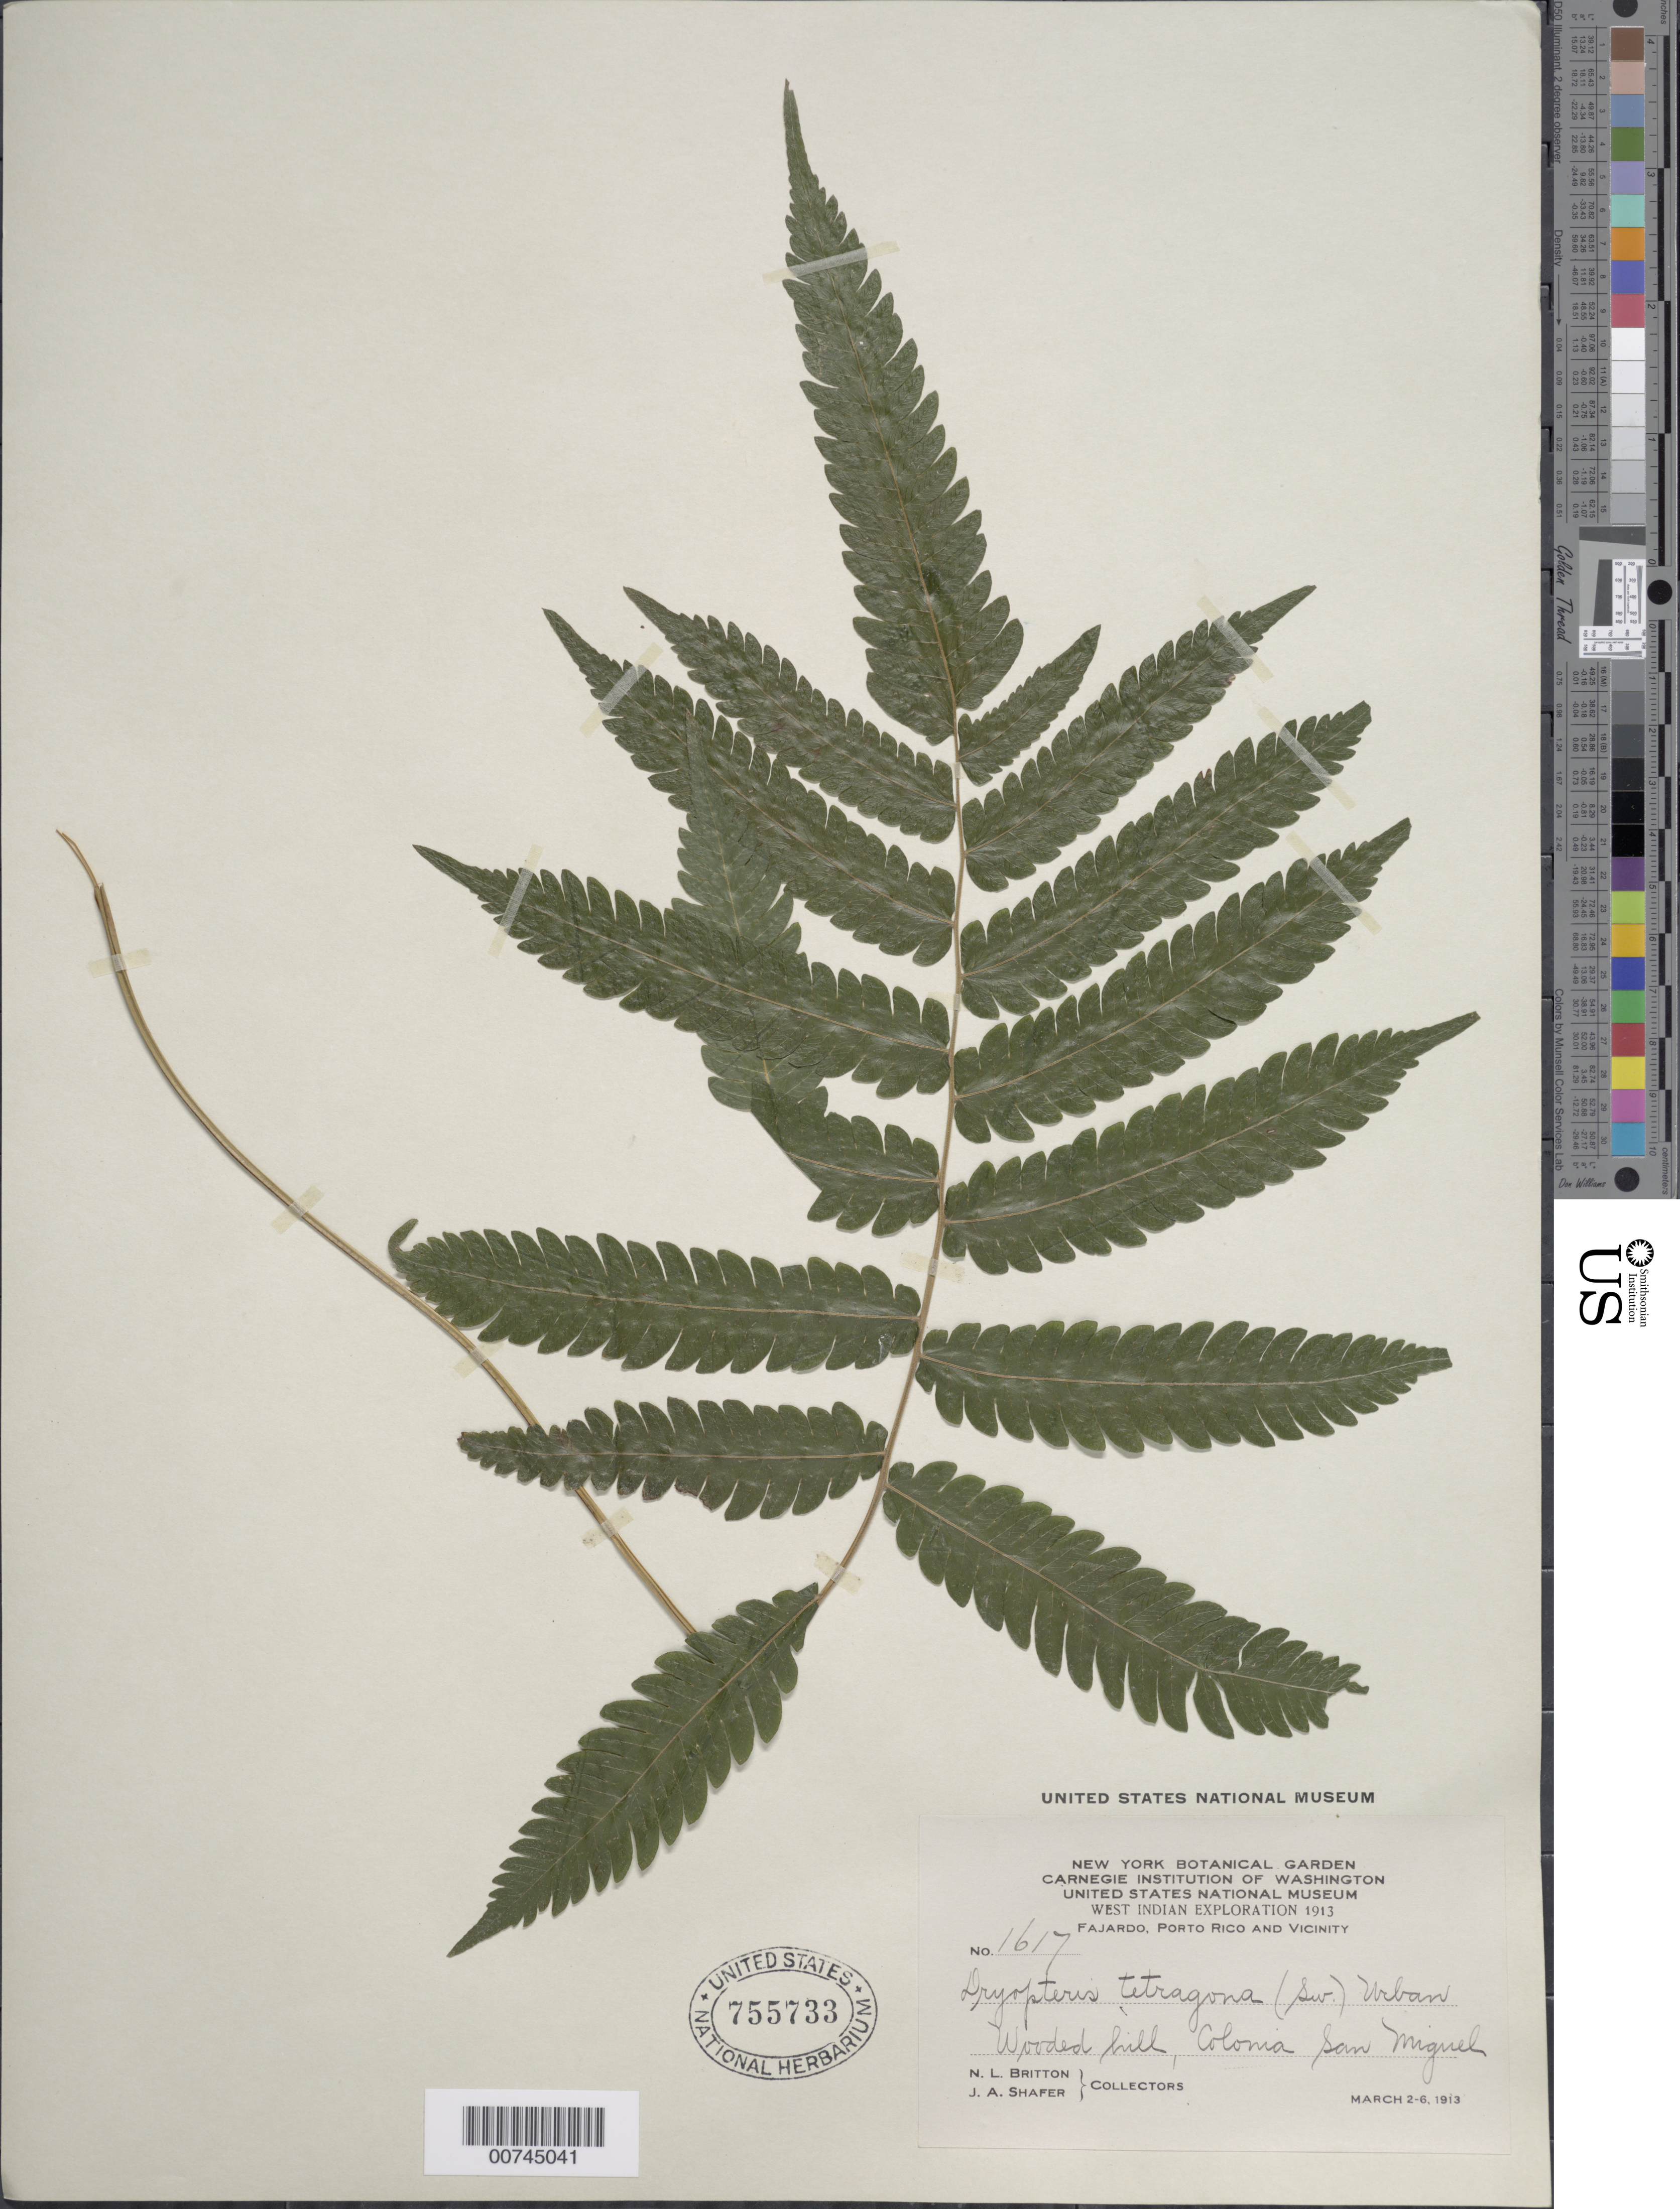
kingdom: Plantae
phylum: Tracheophyta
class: Polypodiopsida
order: Polypodiales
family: Thelypteridaceae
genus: Goniopteris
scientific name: Goniopteris subtetragona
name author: (Link) Vareschi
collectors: N. Britton & J. A. Shafer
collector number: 1617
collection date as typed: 02 Mar 1913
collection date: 1913-03-02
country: Puerto Rico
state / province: Fajardo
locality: Fajardo, Colonia San Miguel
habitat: Wooded hill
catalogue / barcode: US 755733